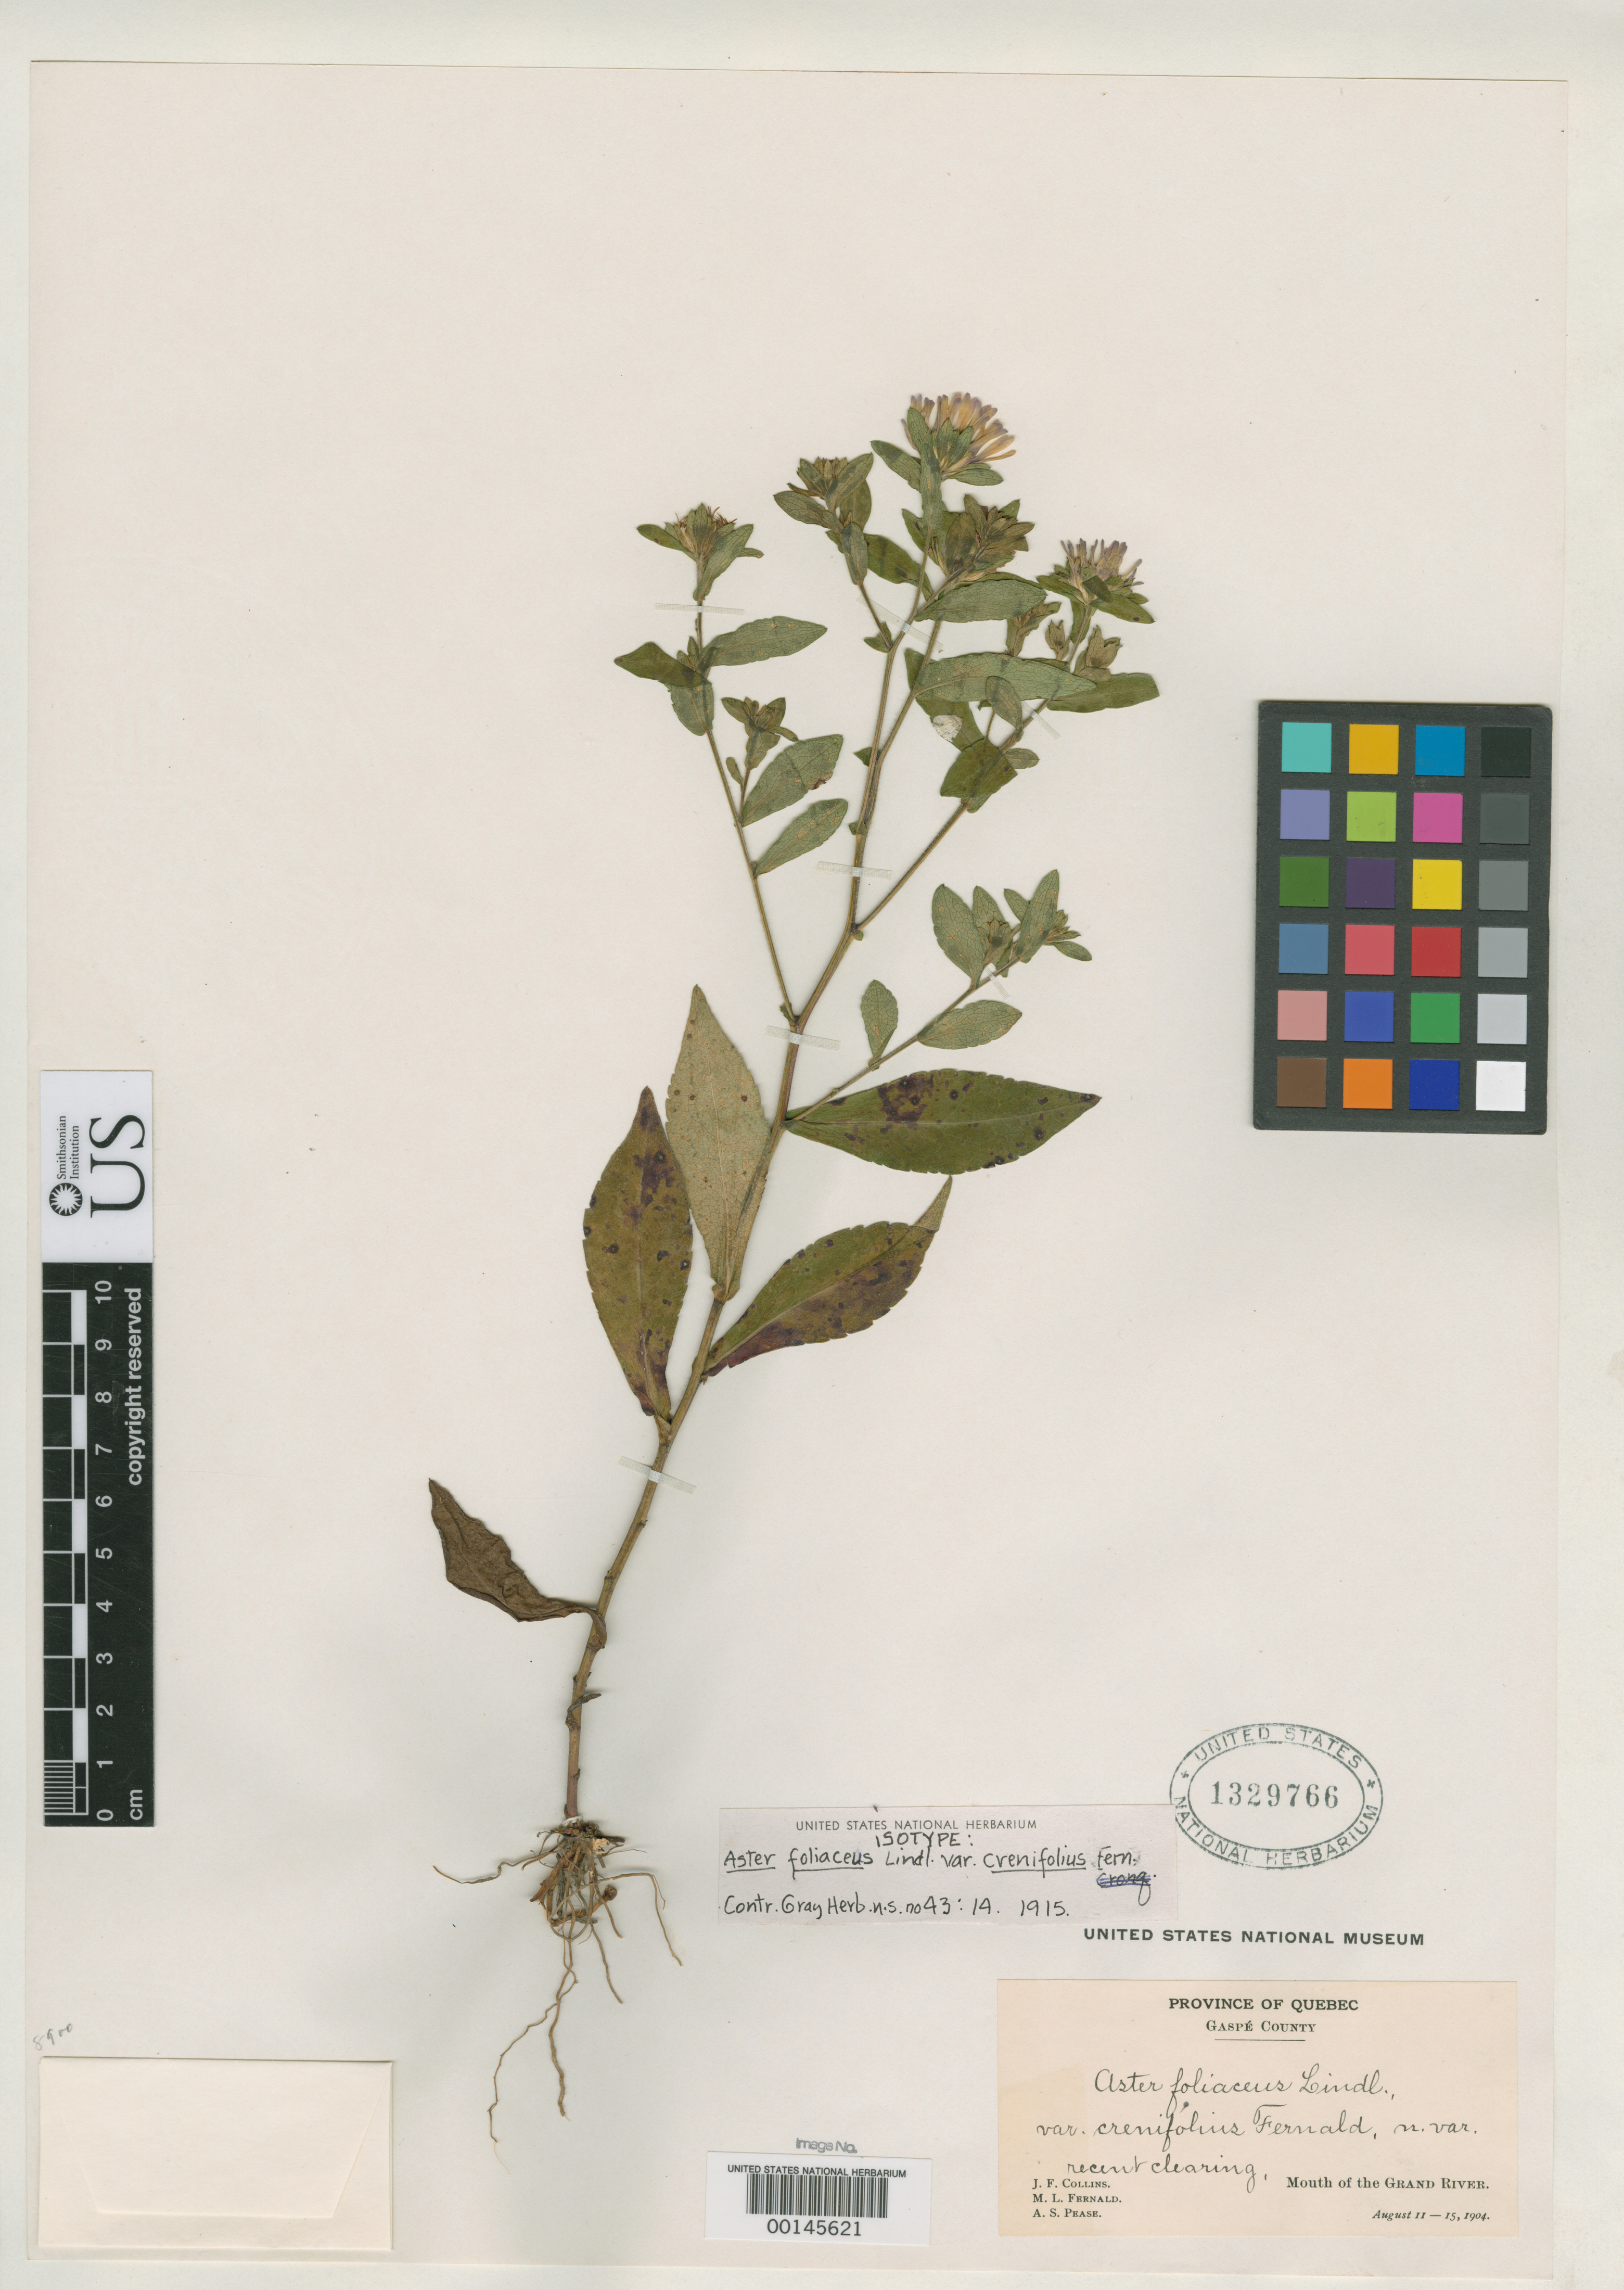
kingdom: Plantae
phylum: Tracheophyta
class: Magnoliopsida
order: Asterales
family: Asteraceae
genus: Aster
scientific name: Aster foliaceus var. crenifolius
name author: Fernald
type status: Isotype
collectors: J. Collins & M. L. Fernald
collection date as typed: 11 Aug 1904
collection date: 1904-08-11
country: Canada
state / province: Quebec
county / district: Gaspe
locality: Mouth of Grand River.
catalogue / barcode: US 1329766